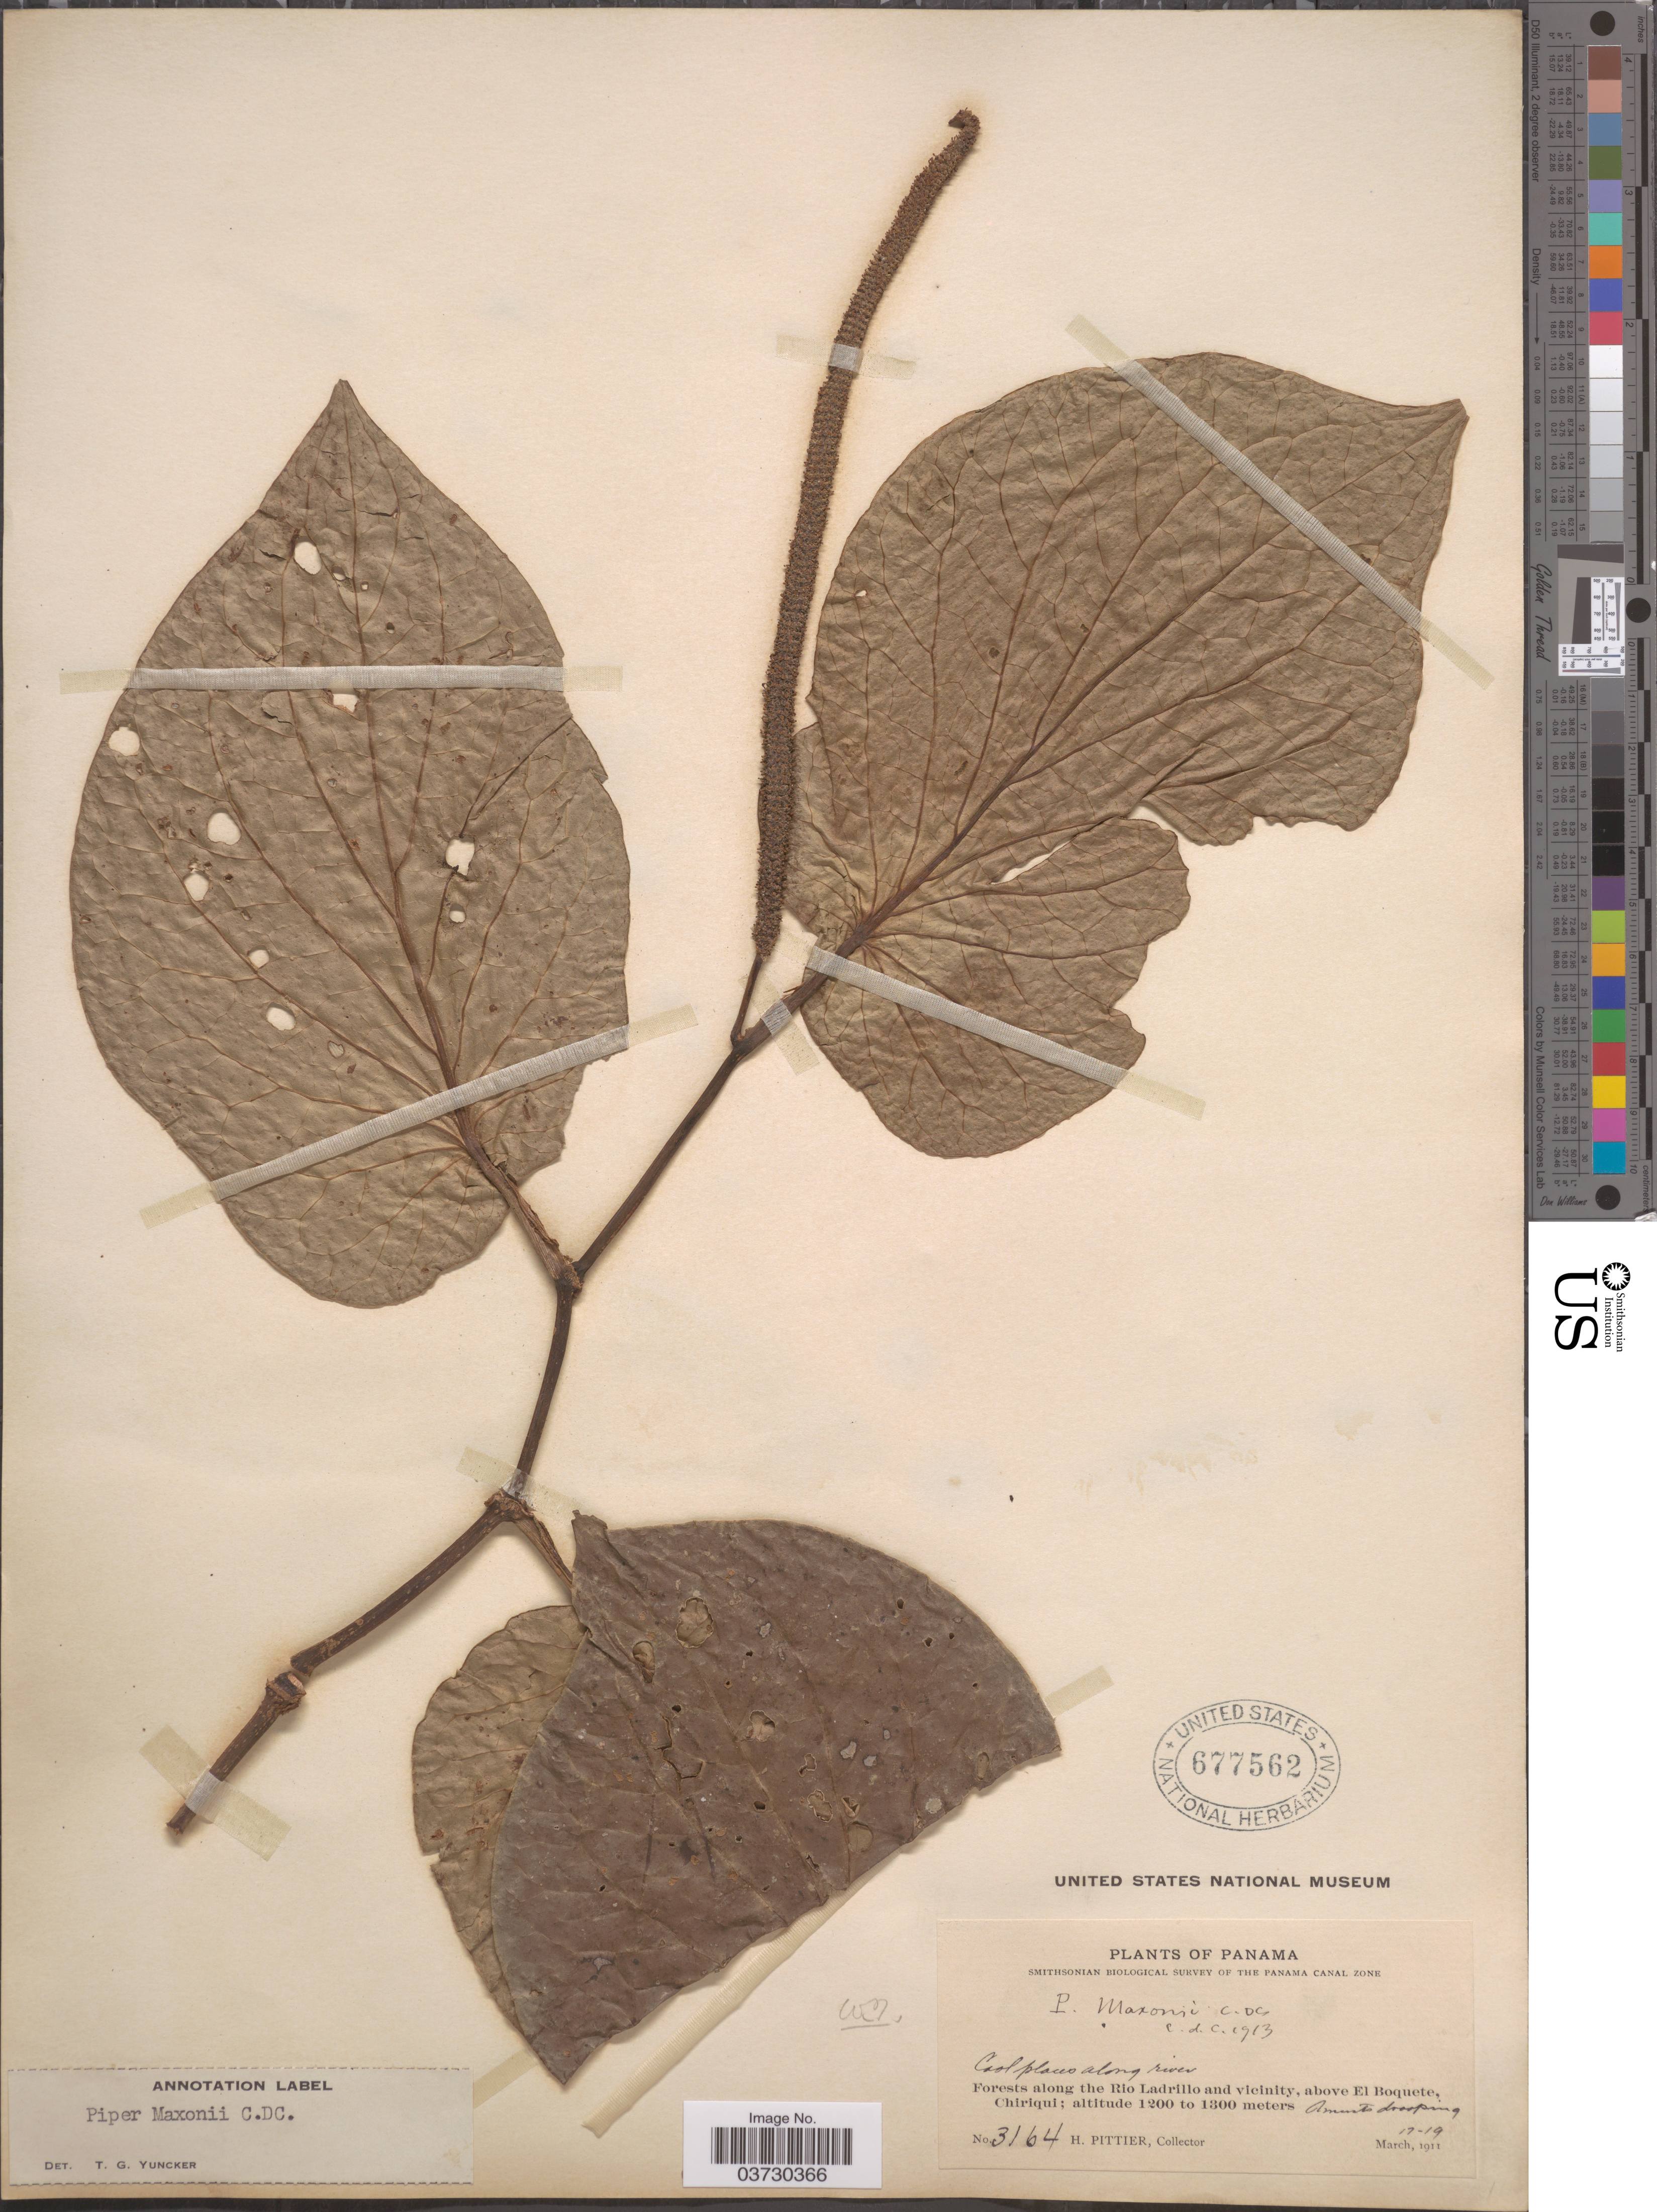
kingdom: Plantae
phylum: Tracheophyta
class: Magnoliopsida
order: Piperales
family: Piperaceae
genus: Piper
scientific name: Piper maxonii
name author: C. DC.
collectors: H. F. Pittier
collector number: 3164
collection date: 1911-03-17/1911-03-19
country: Panama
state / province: Chiriqui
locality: Along the Rio Ladrillo and vicinity, above El Boquete.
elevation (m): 1200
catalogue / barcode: US 677562